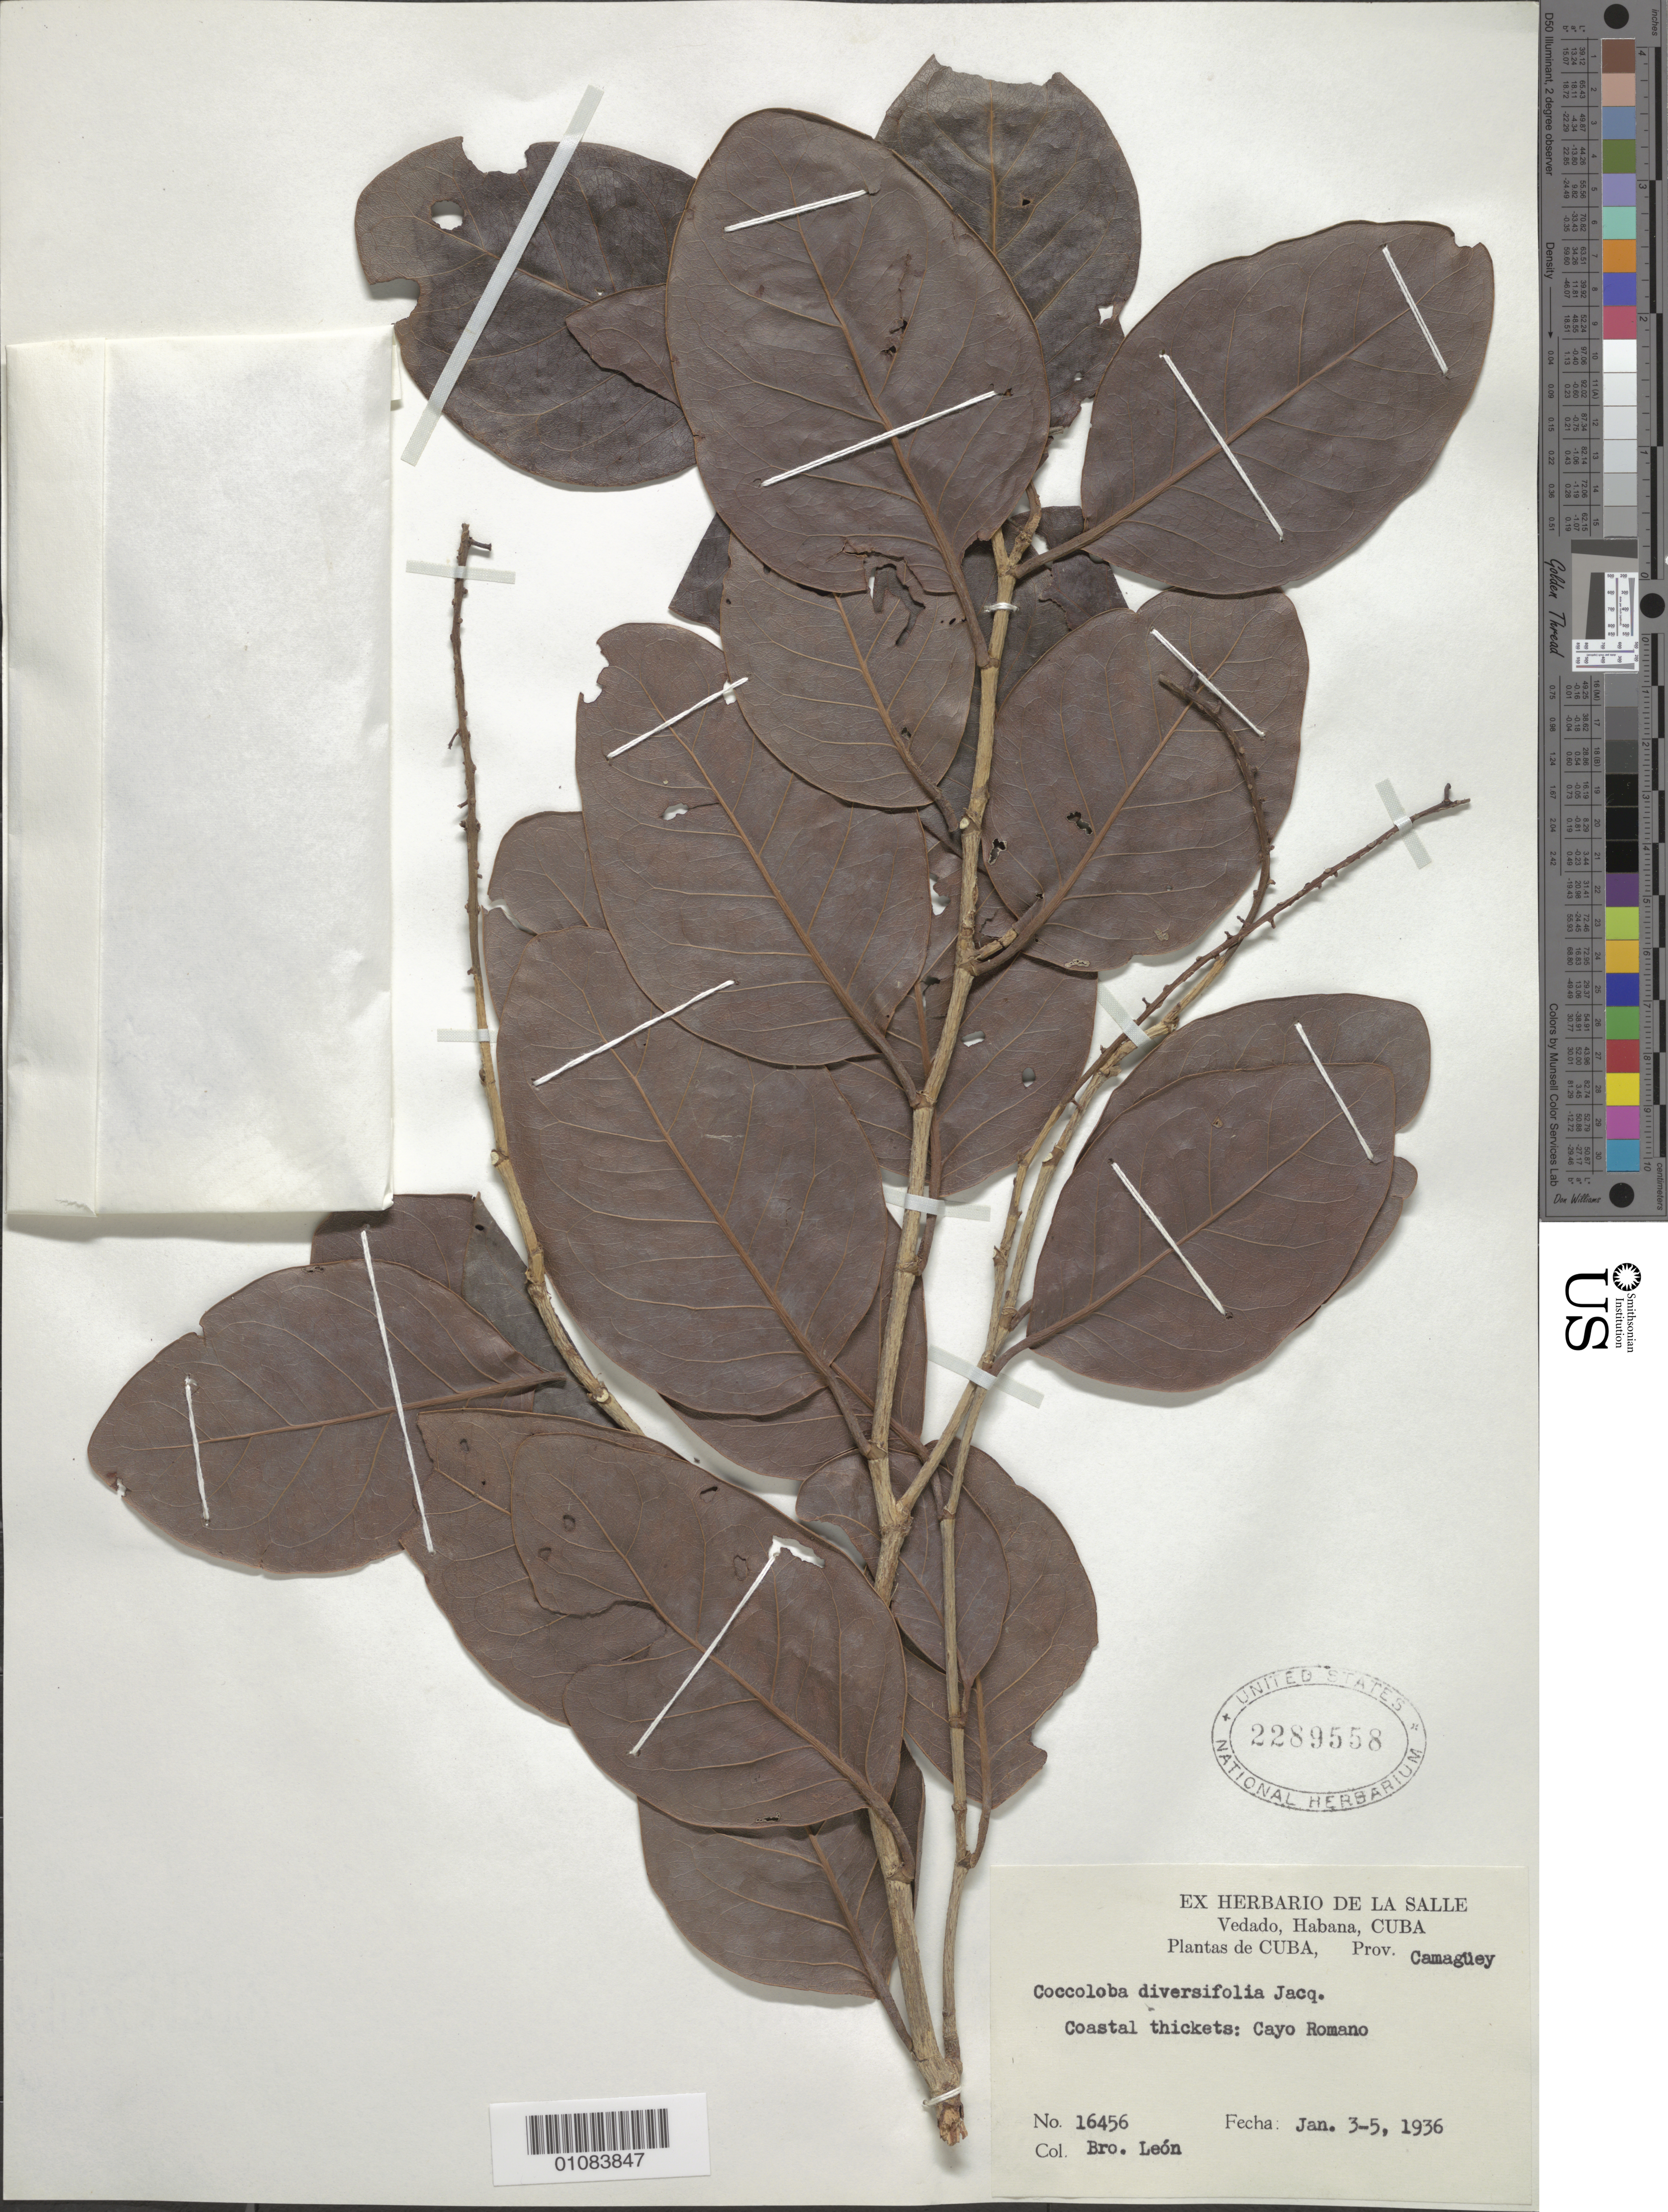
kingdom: Plantae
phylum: Tracheophyta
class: Magnoliopsida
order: Caryophyllales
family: Polygonaceae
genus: Coccoloba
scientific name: Coccoloba diversifolia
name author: Jacq.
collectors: Bro. León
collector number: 16456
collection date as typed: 03 Jan 1936 to 05 Jan 1936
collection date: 1936-01-03/1936-01-05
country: Cuba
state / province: Camagüey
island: Cuba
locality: Cayo Romano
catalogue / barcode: US 2289558